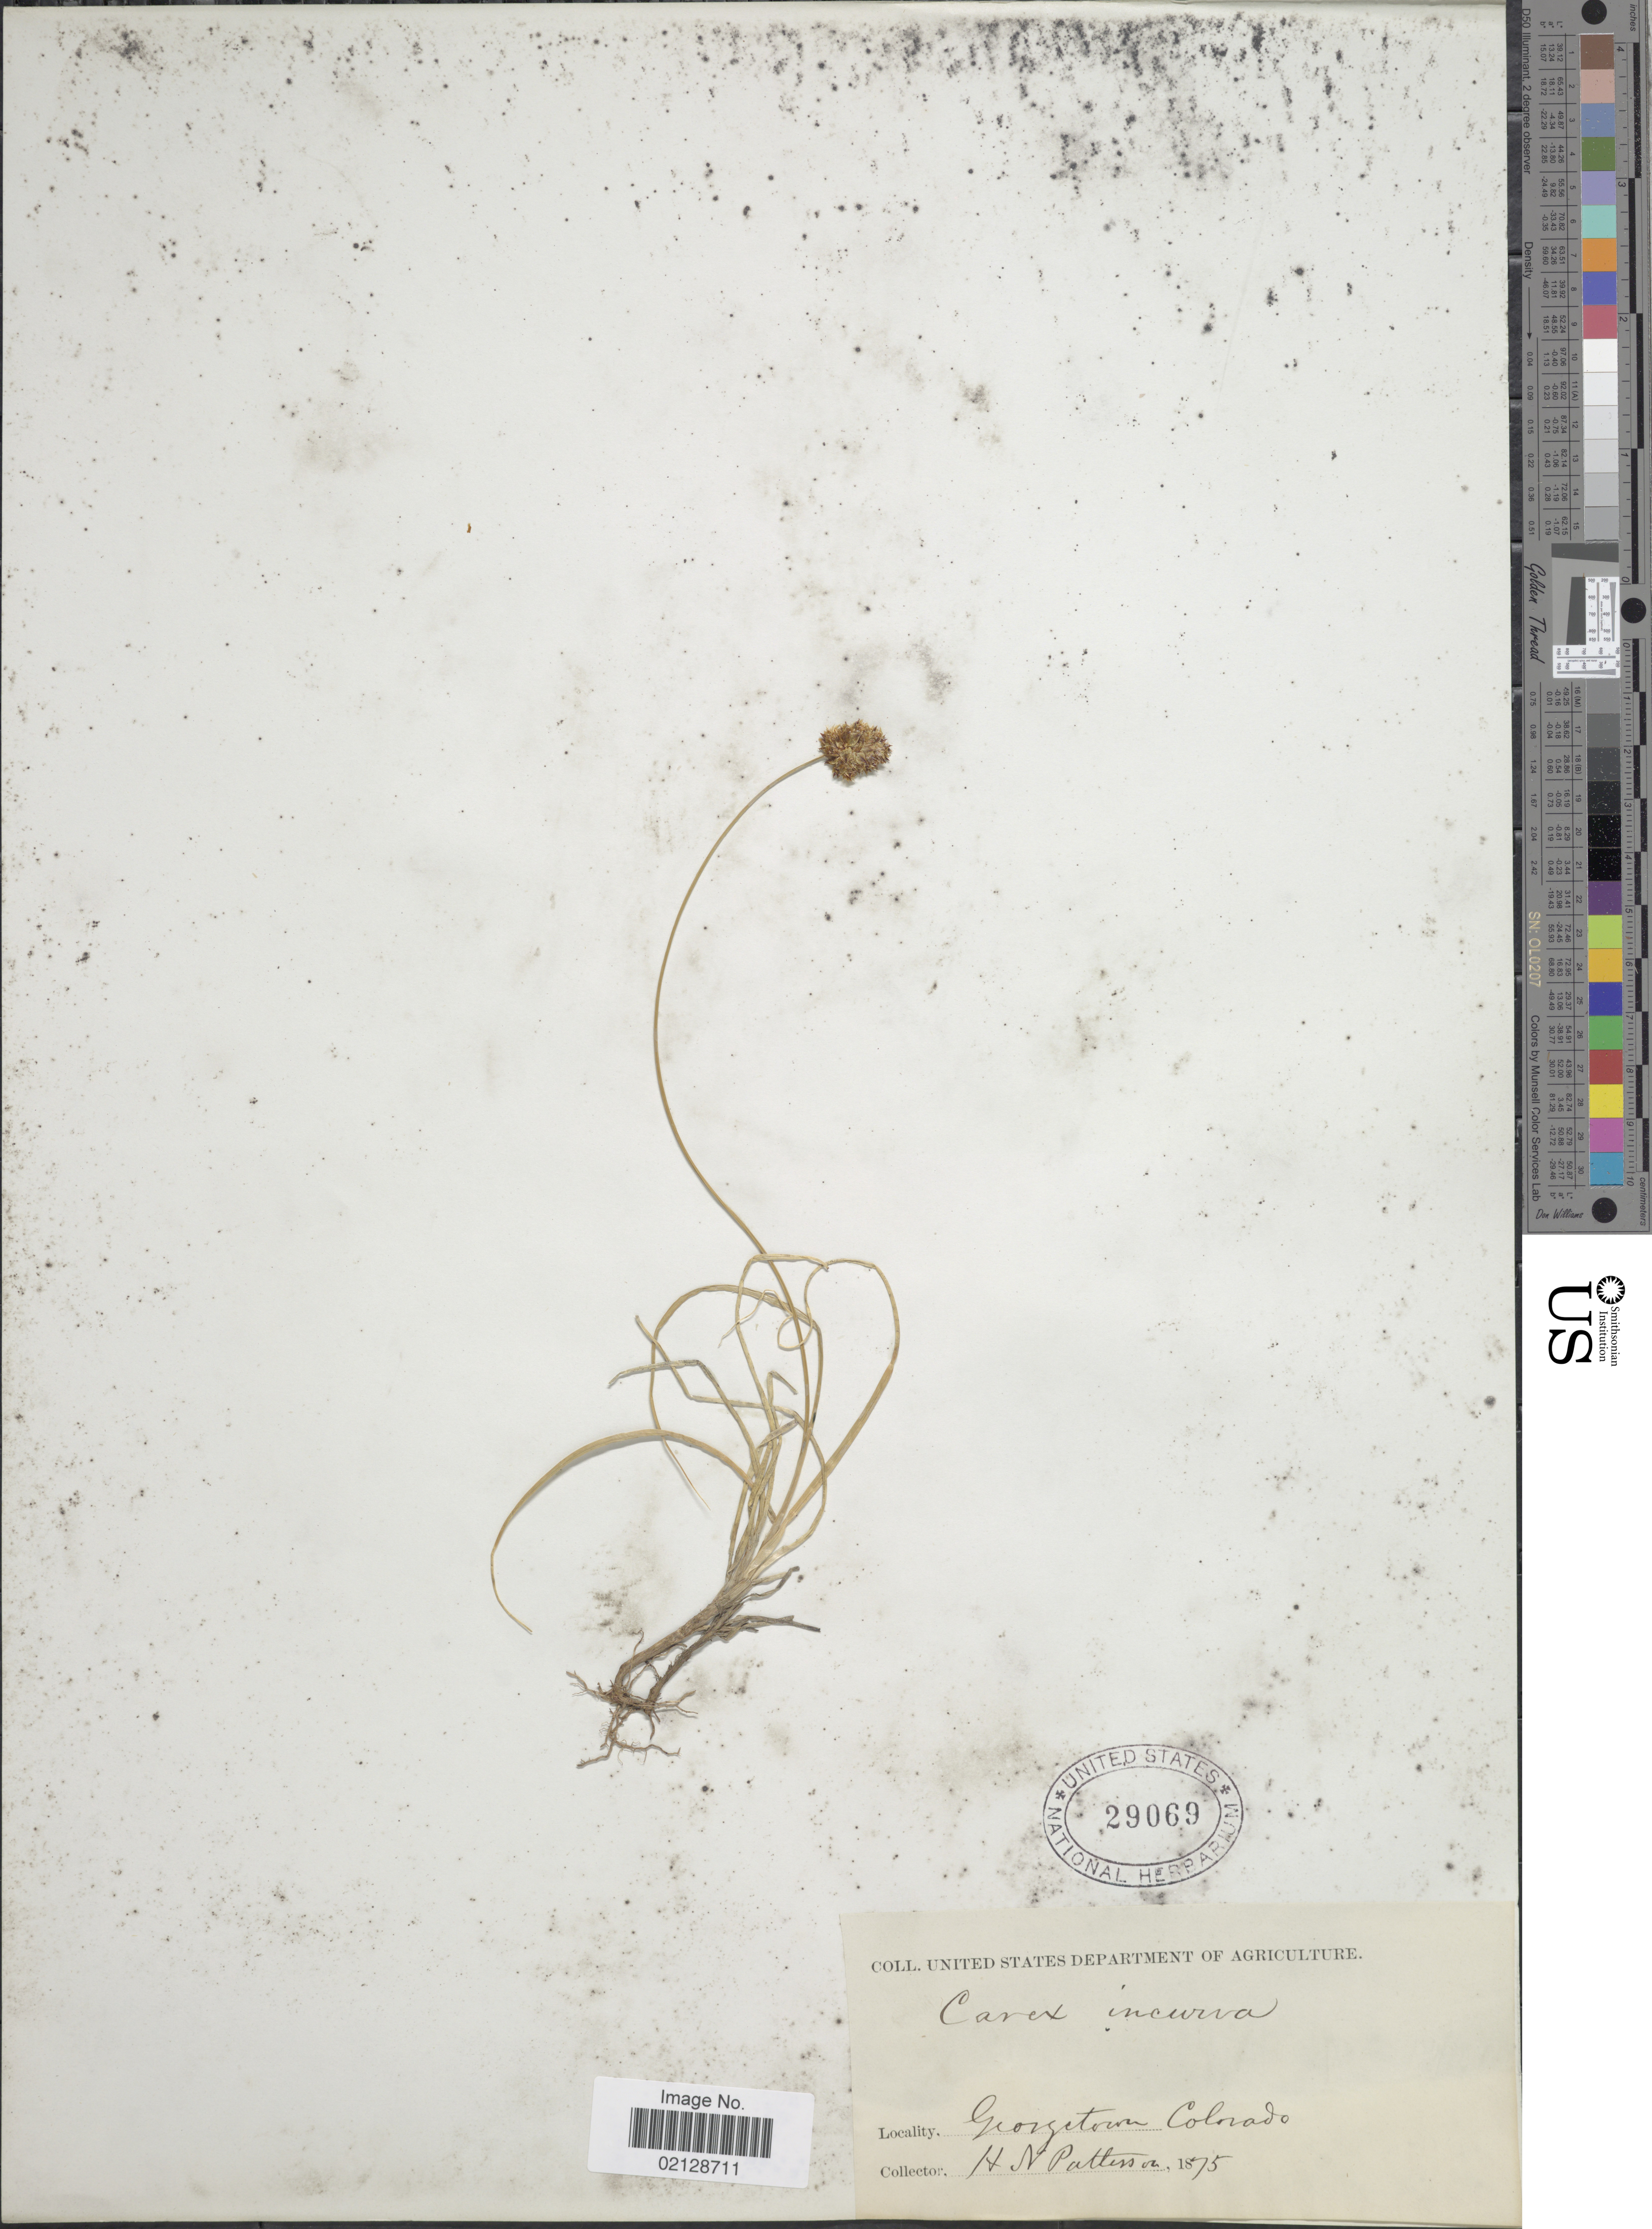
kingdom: Plantae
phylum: Tracheophyta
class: Liliopsida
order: Poales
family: Cyperaceae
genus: Carex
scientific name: Carex perglobosa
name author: Mack.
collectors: H. N. Patterson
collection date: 1875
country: United States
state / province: Colorado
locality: Georgetown, Colorado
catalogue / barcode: US 29069